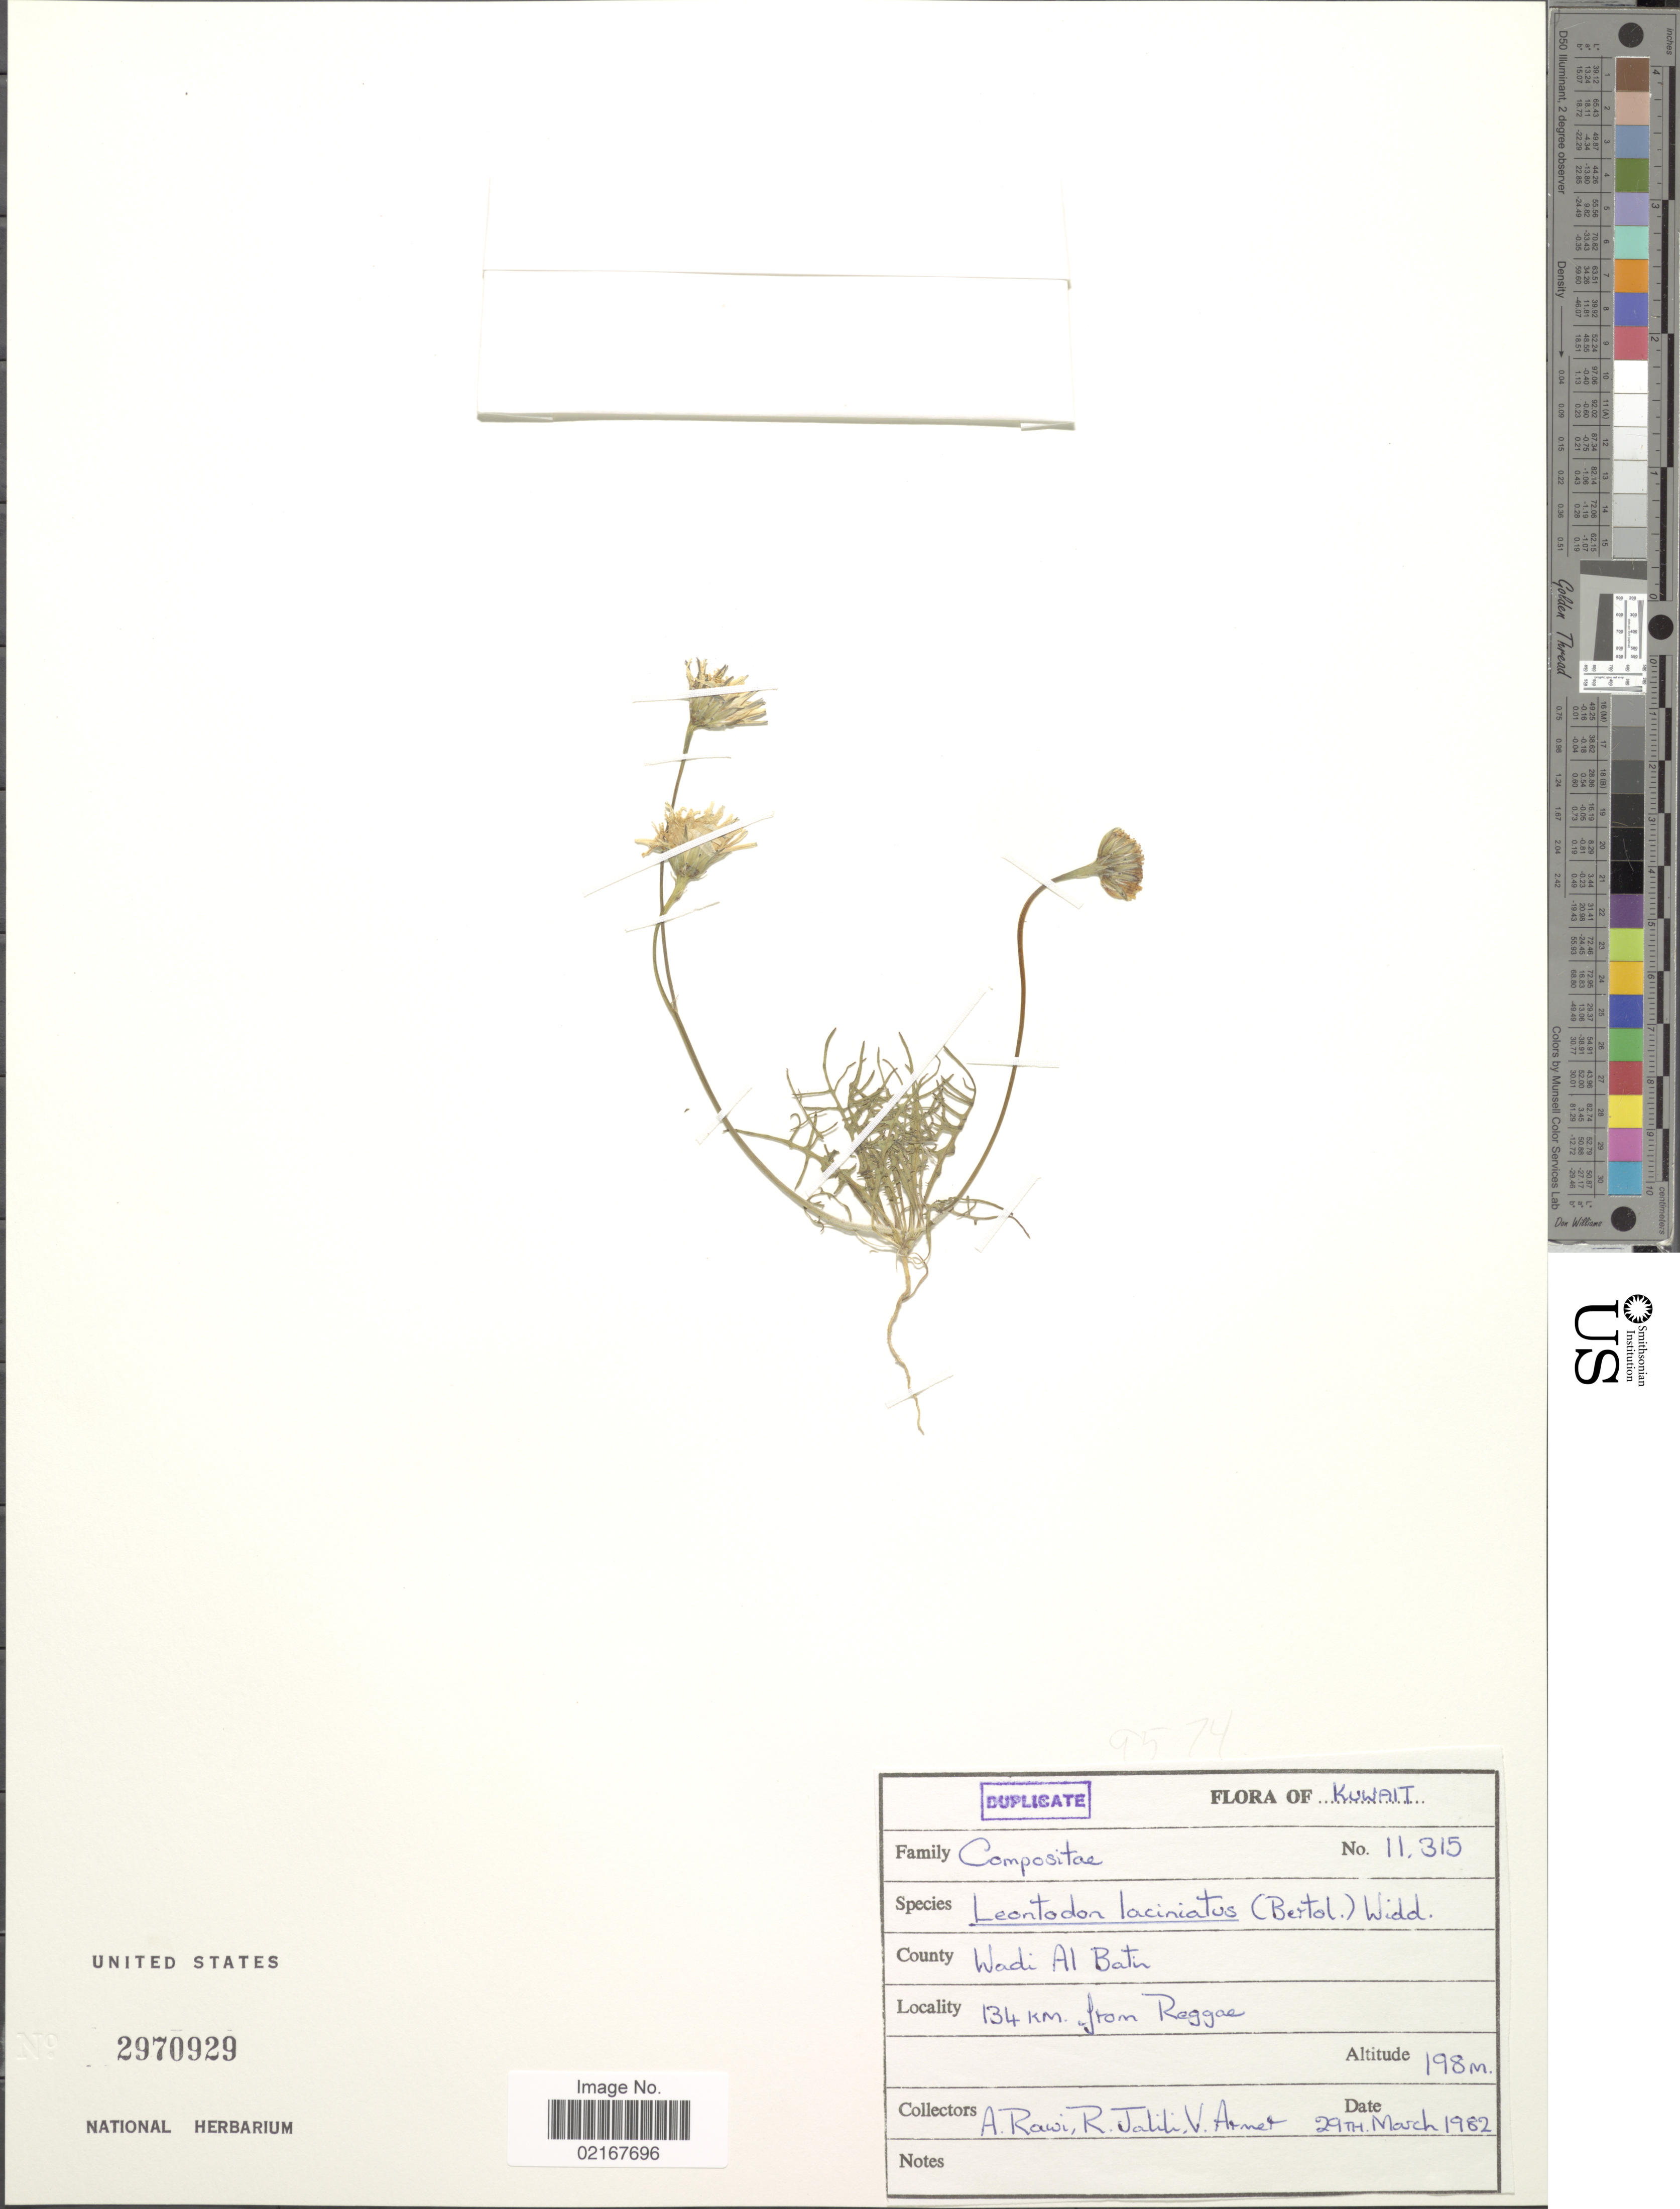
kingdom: Plantae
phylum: Tracheophyta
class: Magnoliopsida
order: Asterales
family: Asteraceae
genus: Leontodon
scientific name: Leontodon laciniatus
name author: (Bertol.) Bornm.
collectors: A. Rawi, R. Jalili & V. Armet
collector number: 11315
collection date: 1982-03-29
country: Kuwait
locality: Wadi Al Batin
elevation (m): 198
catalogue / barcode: US 2970929